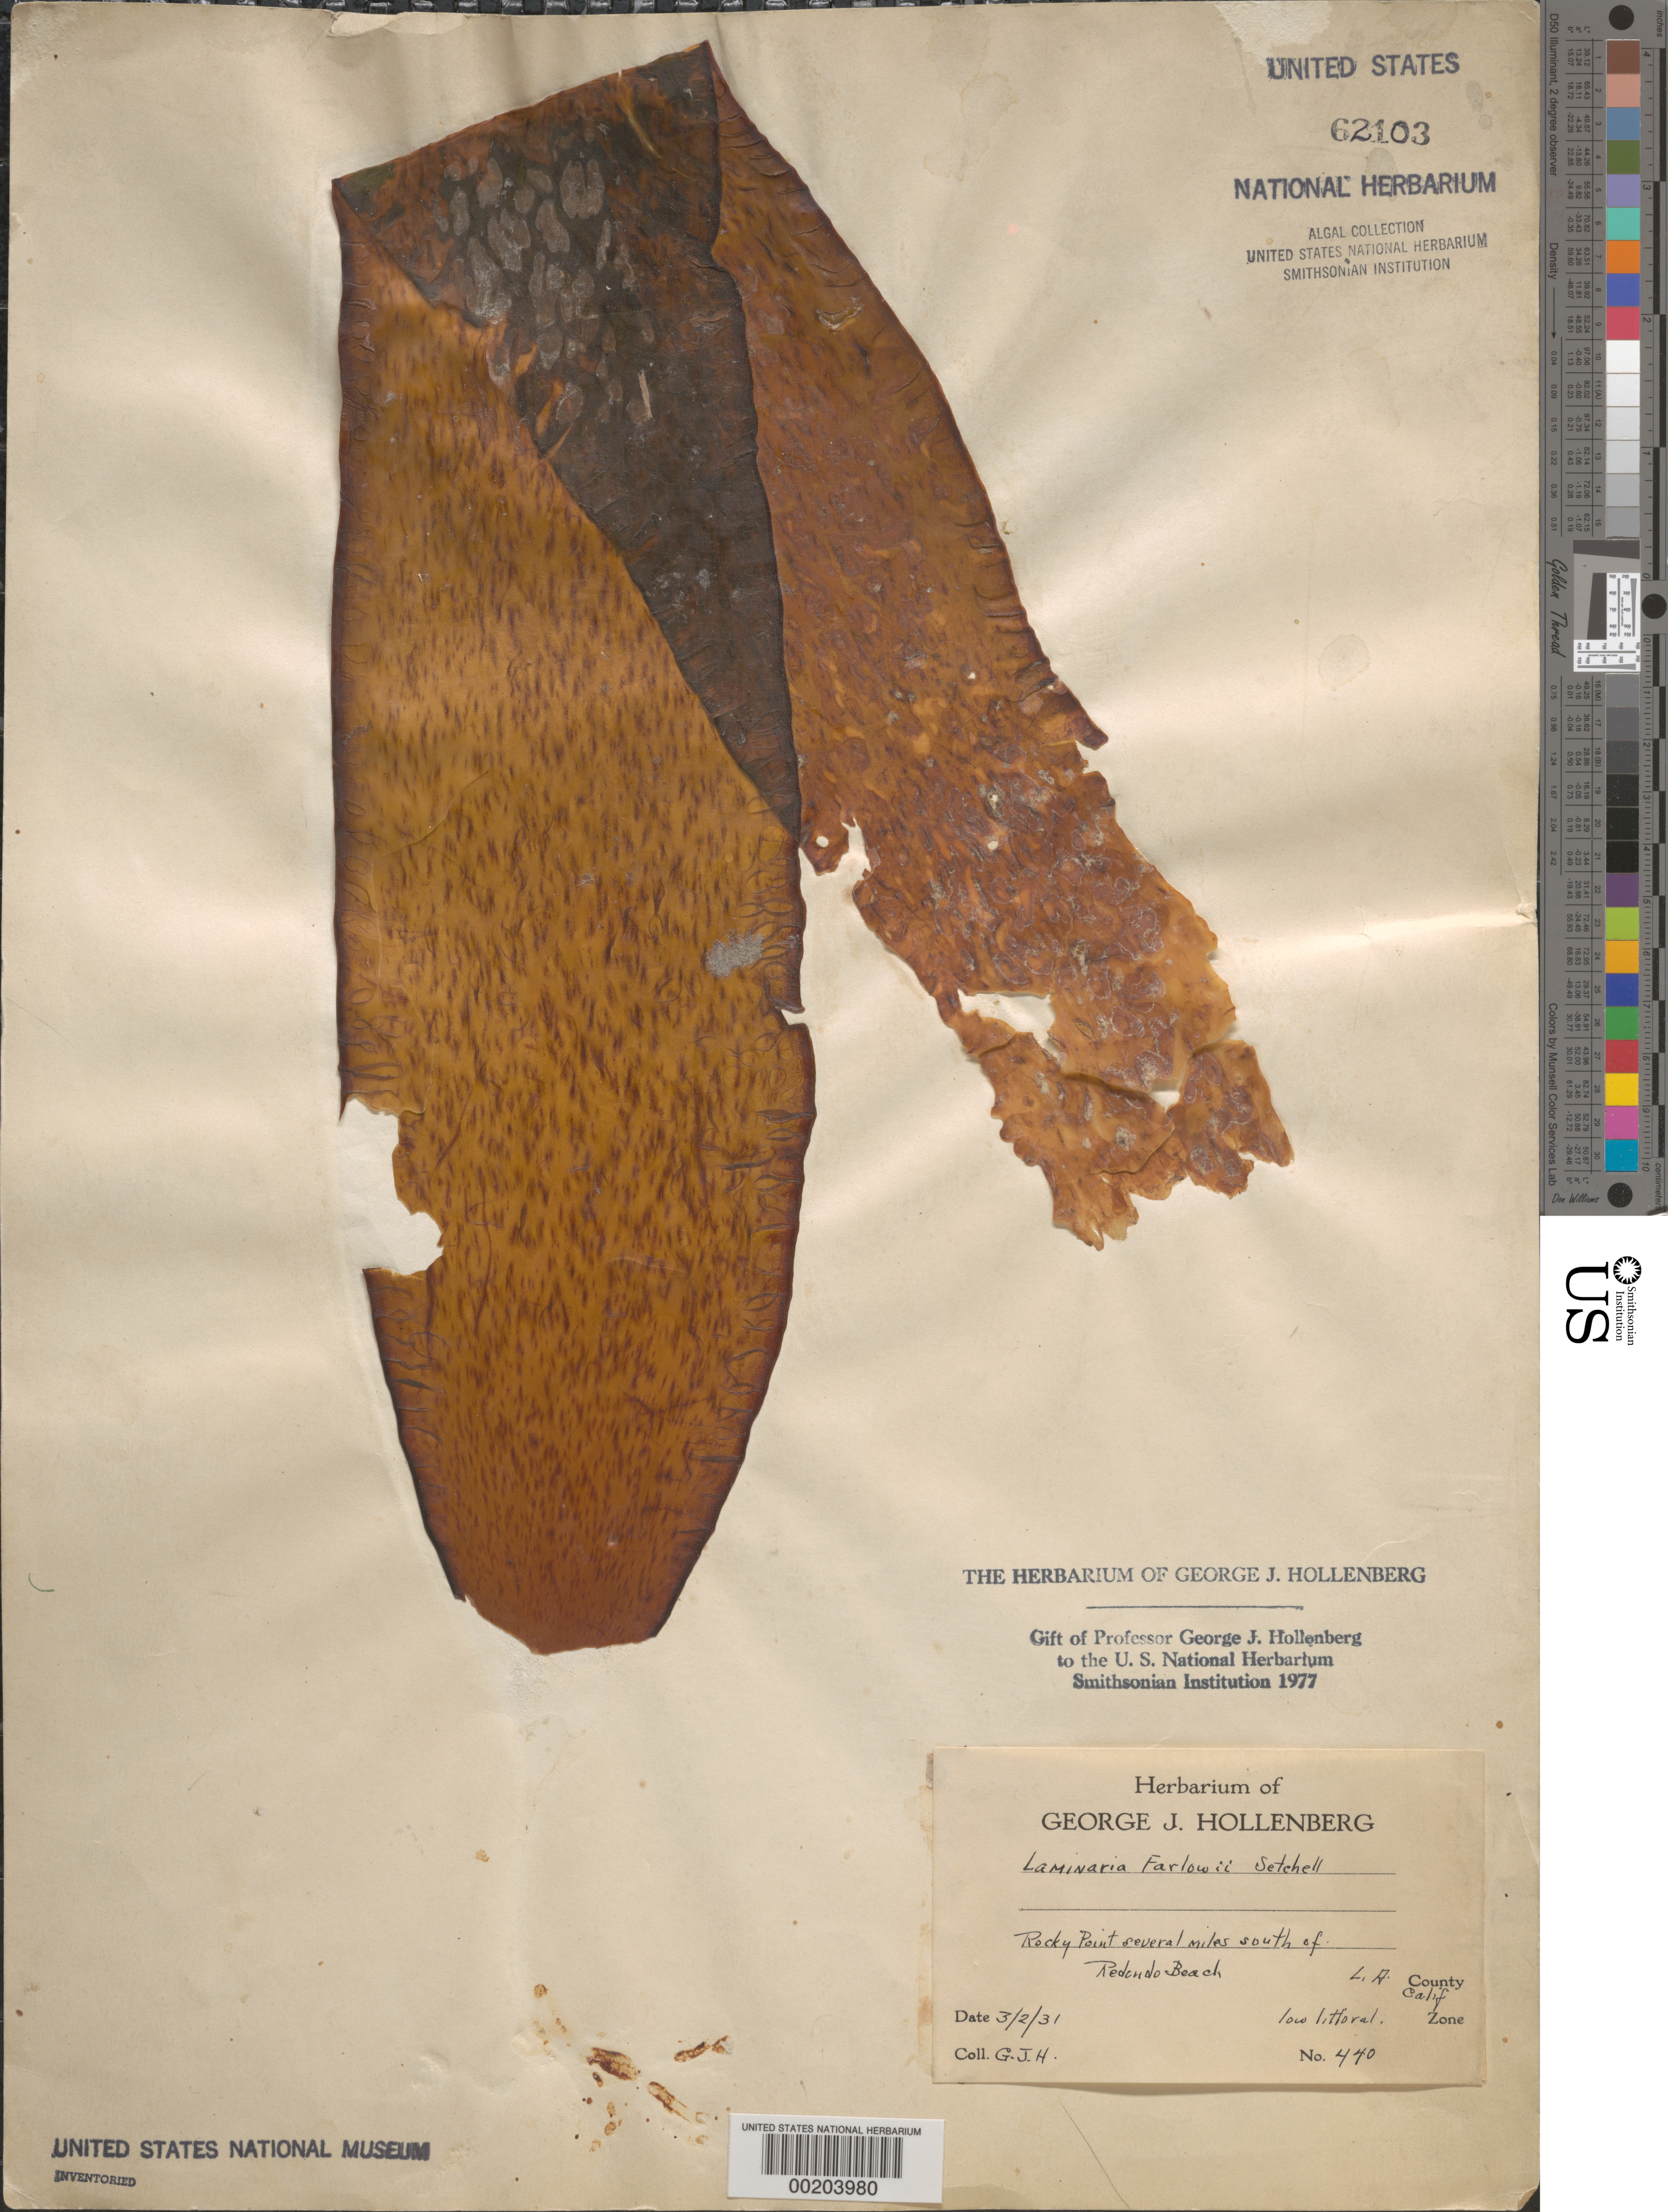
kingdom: Chromista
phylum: Ochrophyta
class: Phaeophyceae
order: Laminariales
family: Laminariaceae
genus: Laminaria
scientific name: Laminaria farlowii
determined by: Hollenberg, George J.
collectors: G. Hollenberg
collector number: GJH 440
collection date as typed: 02 Mar 1931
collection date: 1931-03-02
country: United States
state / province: California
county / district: Los Angeles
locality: Rocky Point south of Redondo Beach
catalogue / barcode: US 62103